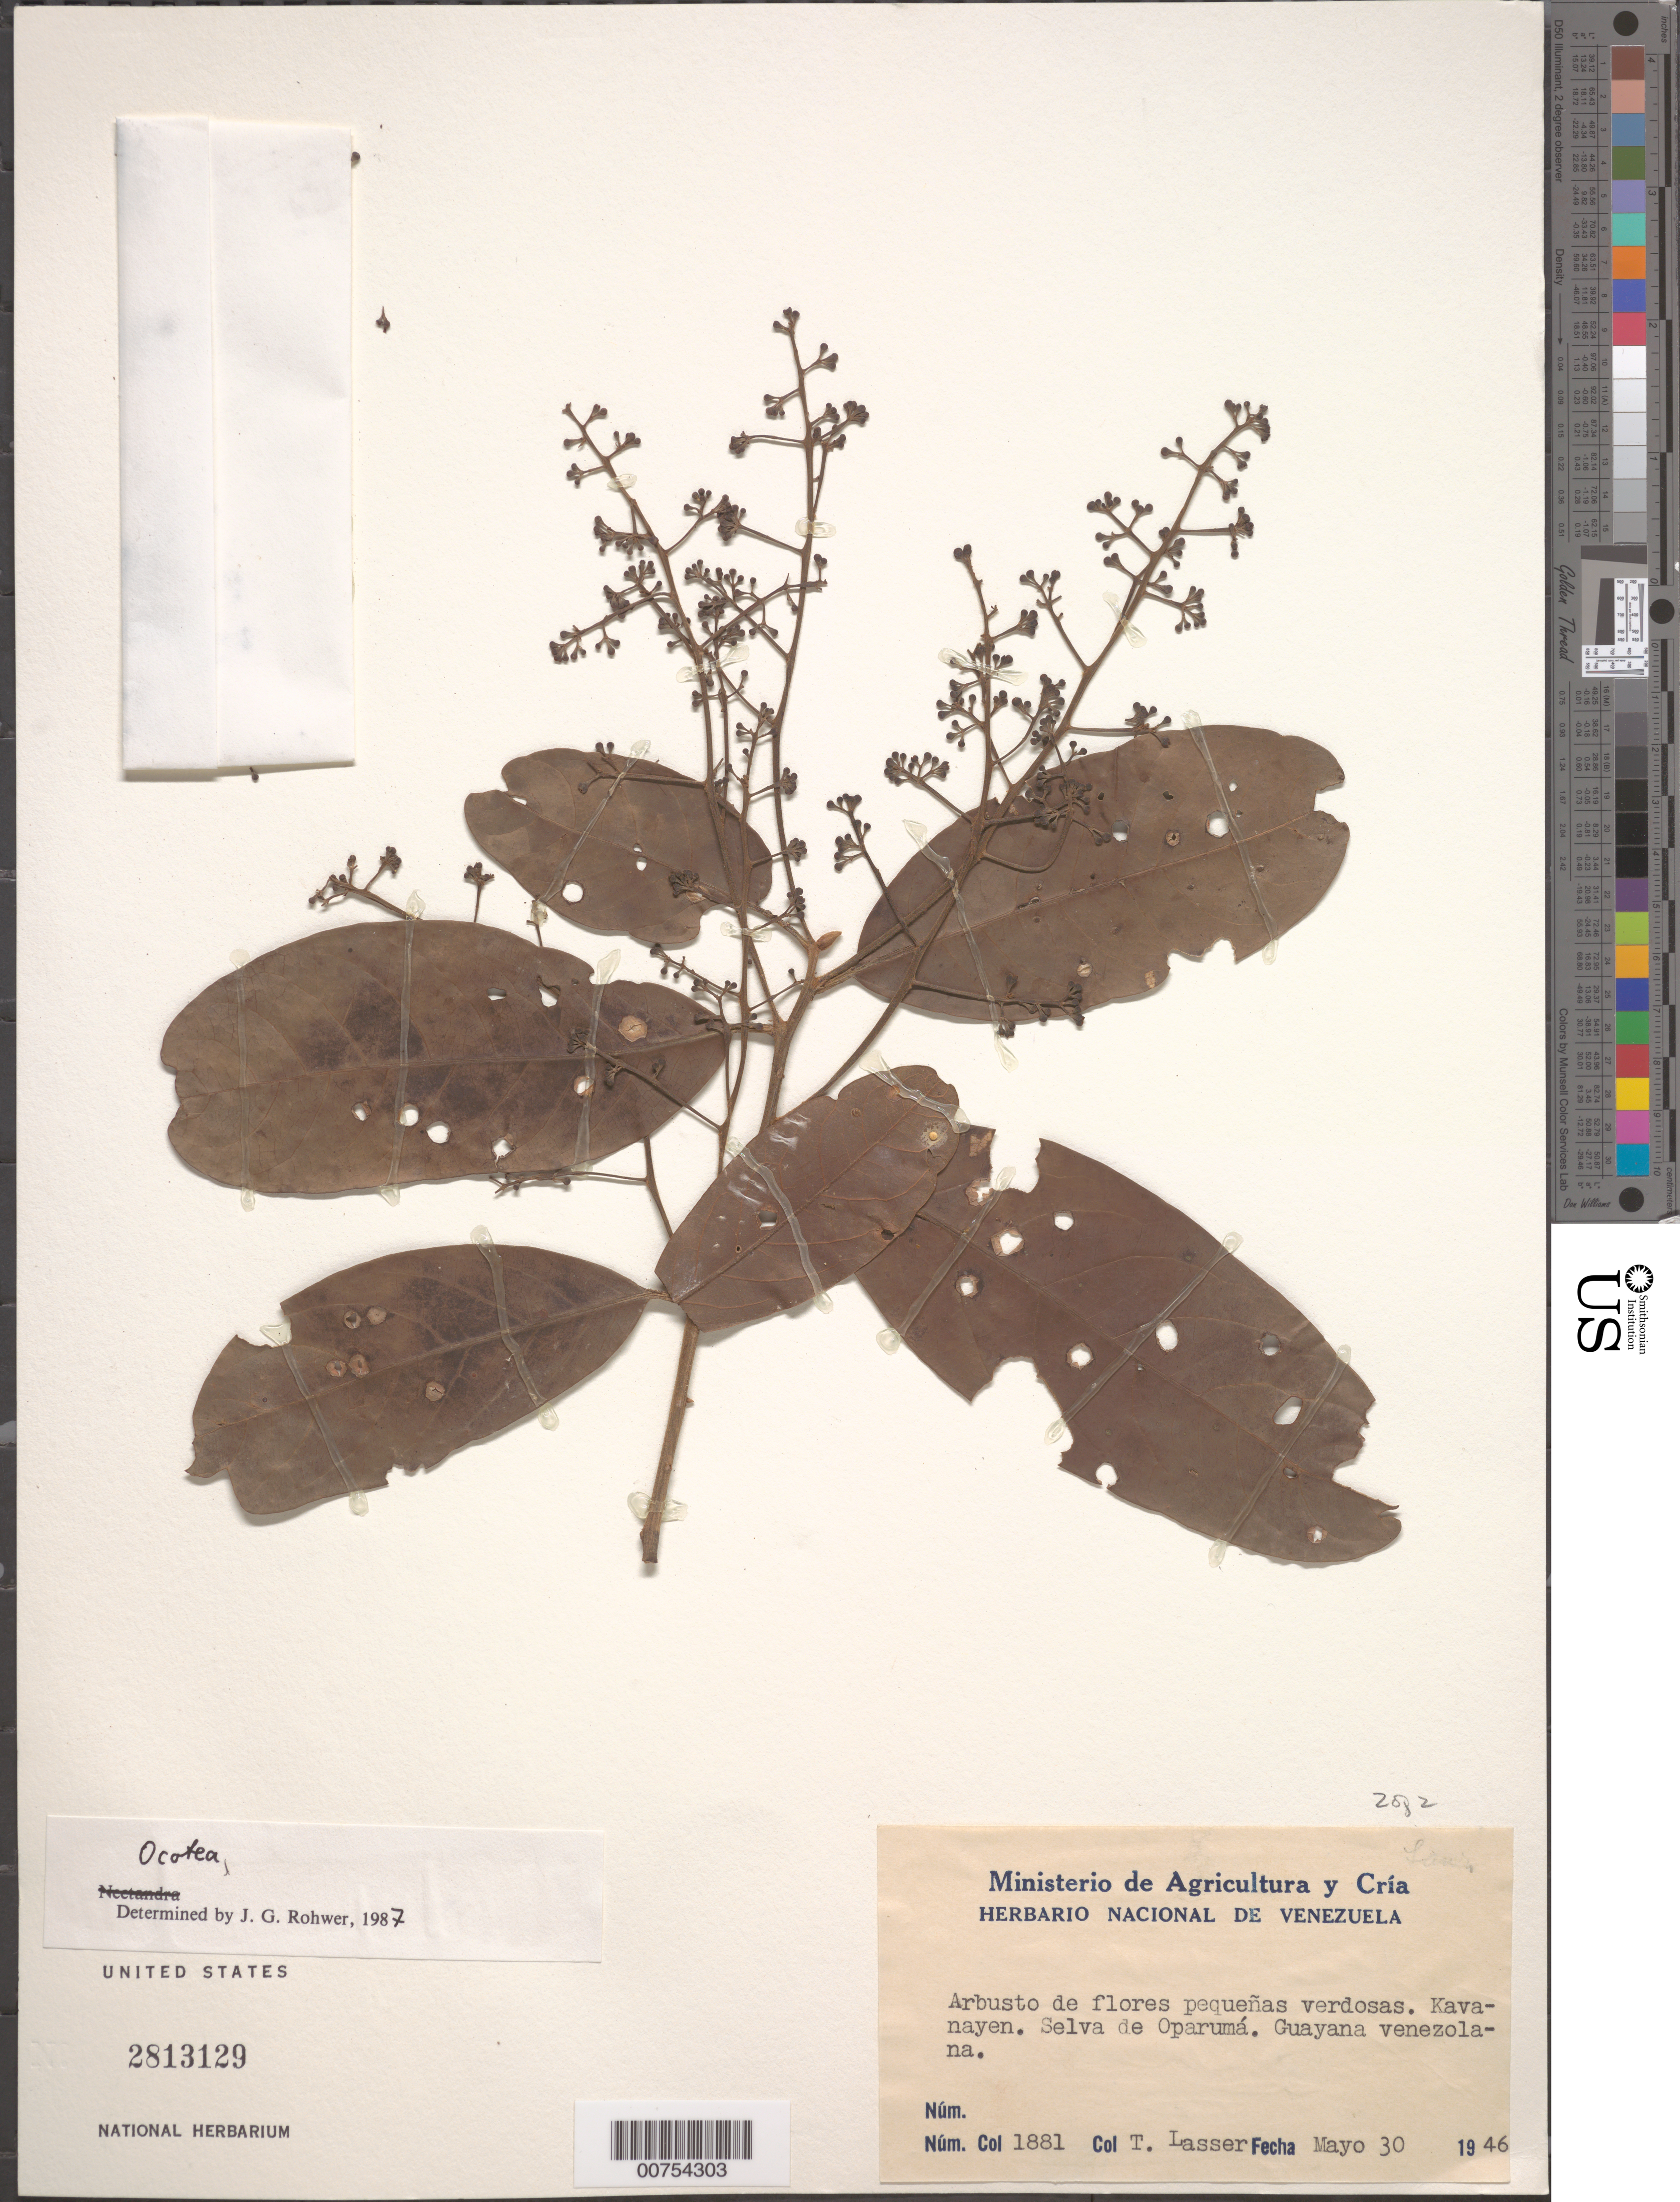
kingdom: Plantae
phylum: Tracheophyta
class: Magnoliopsida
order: Laurales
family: Lauraceae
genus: Endlicheria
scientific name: Endlicheria gracilis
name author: Kosterm.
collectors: T. Lasser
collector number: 1881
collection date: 1946-05-30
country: Venezuela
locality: Kavanayen. Selva de Oparumá. Guayana venezolana.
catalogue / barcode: US 2813129